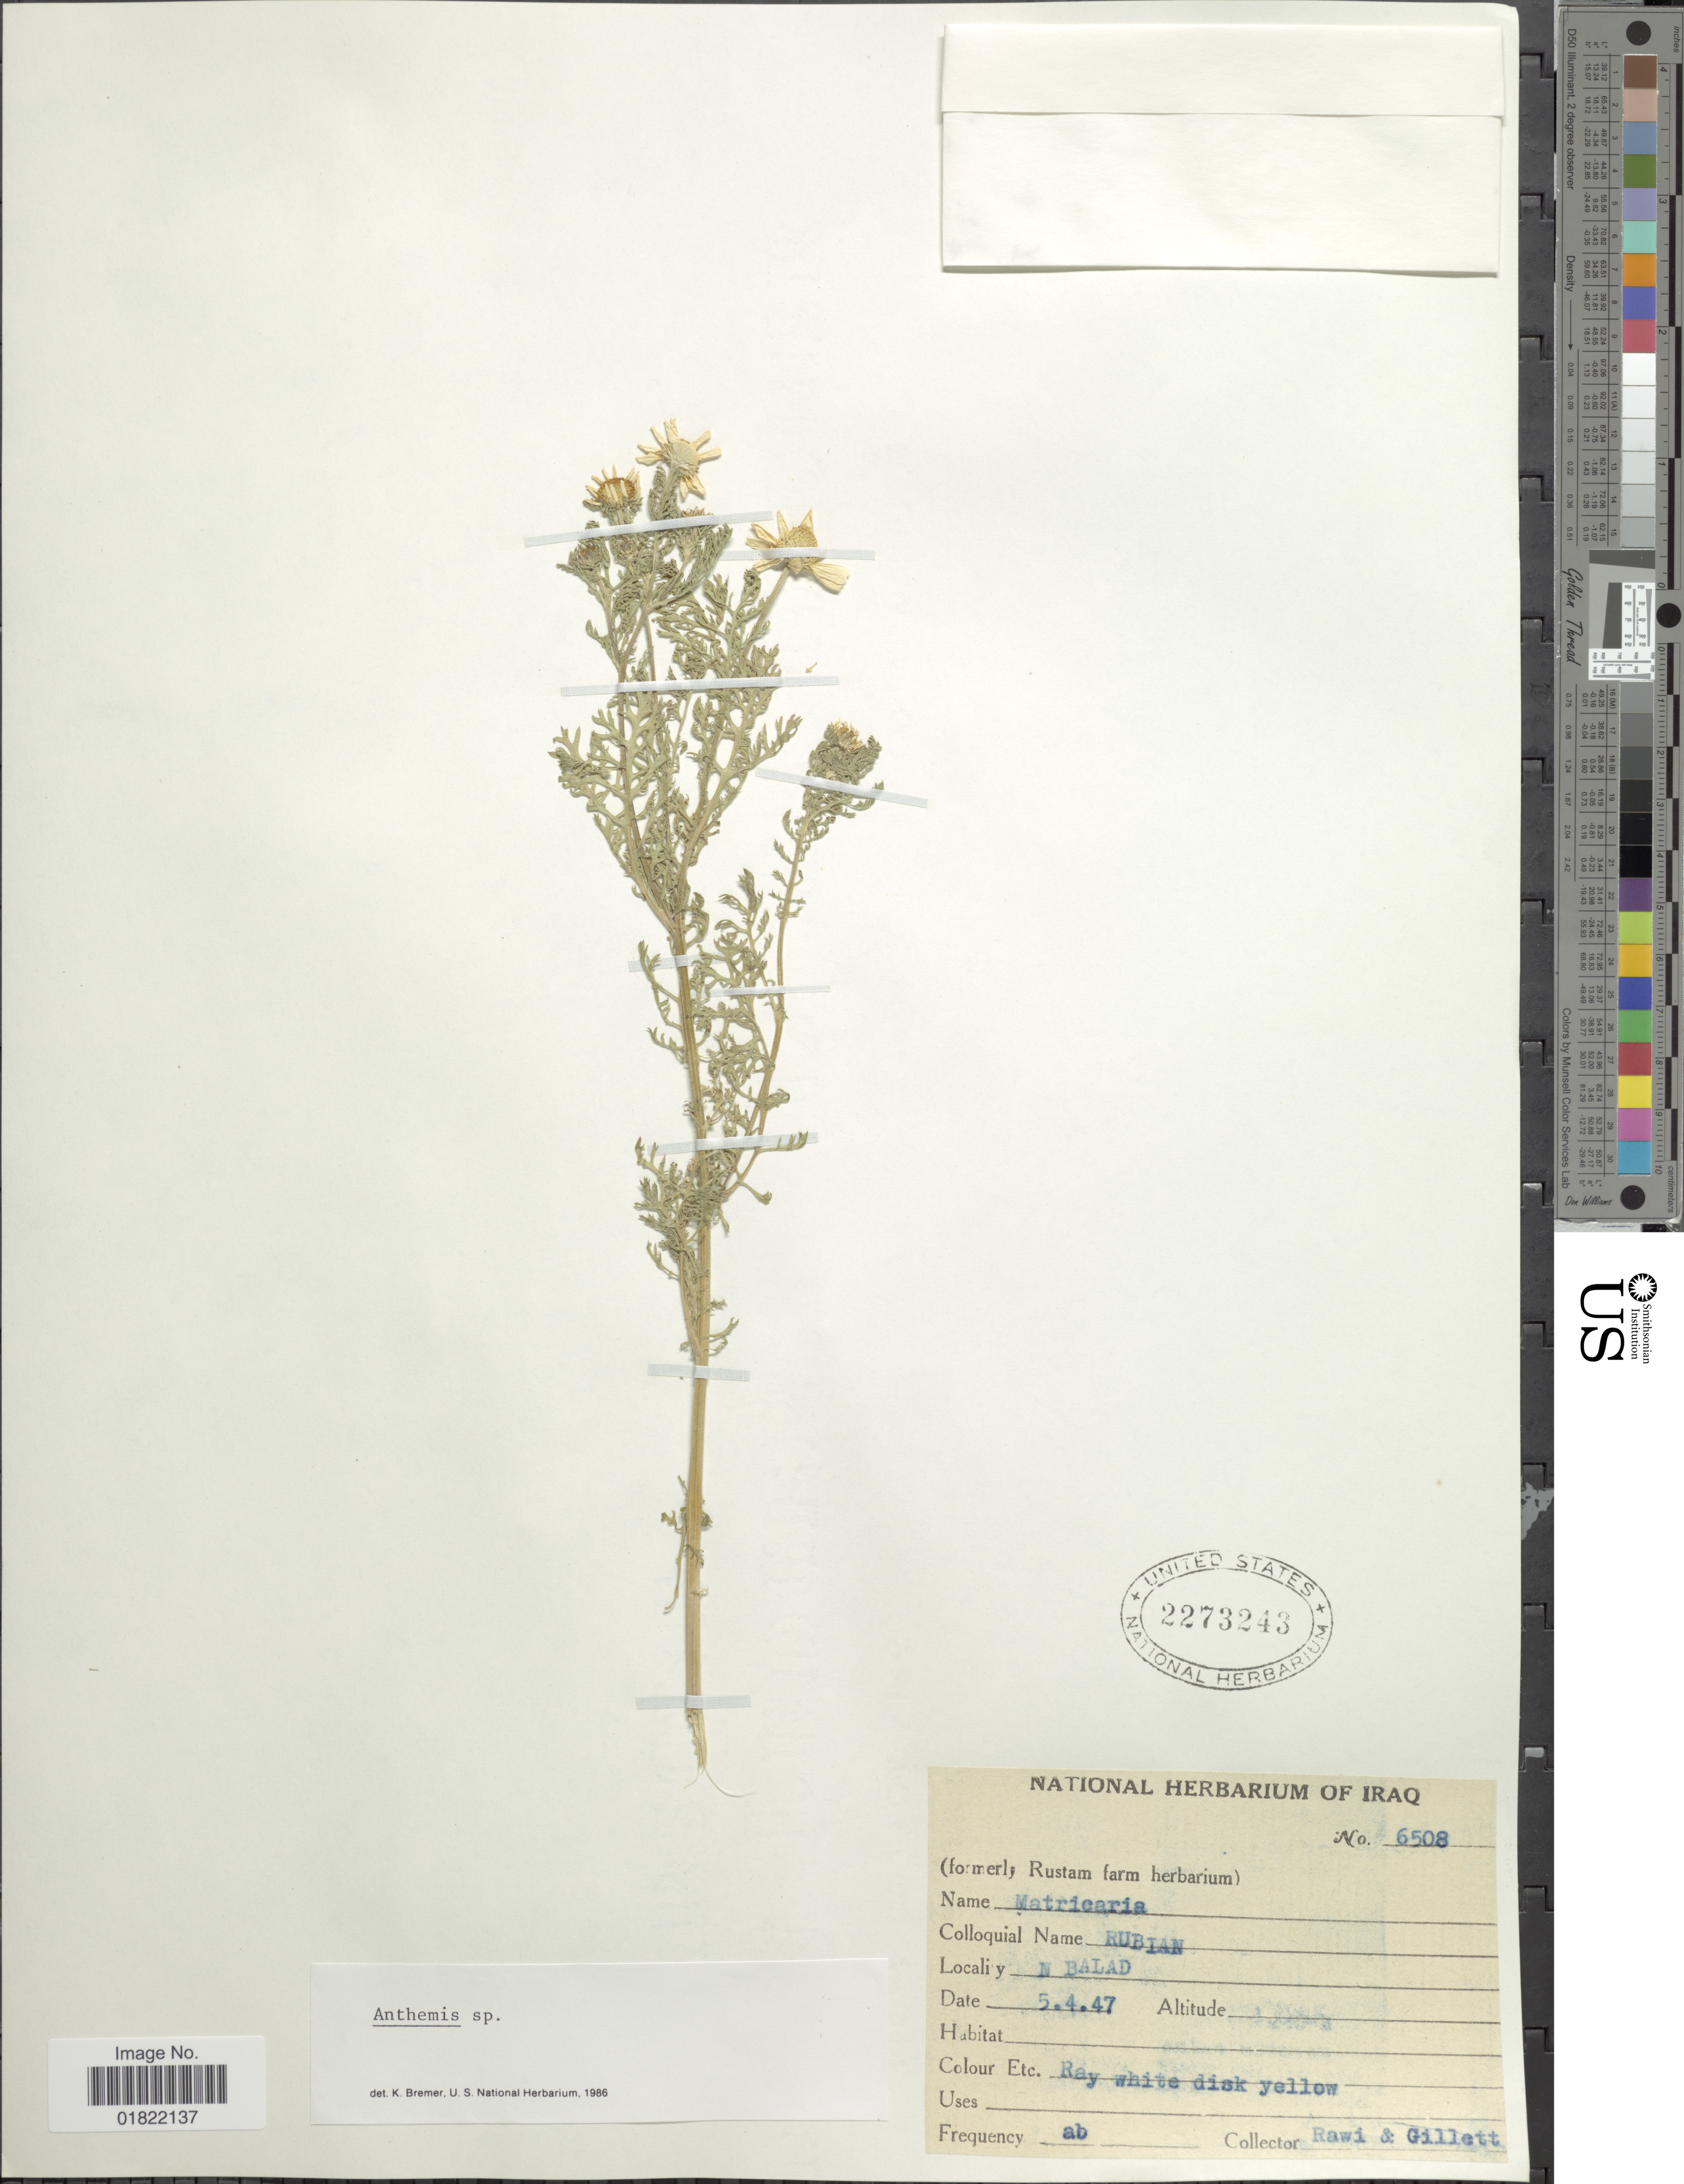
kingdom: Plantae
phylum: Tracheophyta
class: Magnoliopsida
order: Asterales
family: Asteraceae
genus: Anthemis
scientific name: Anthemis sp.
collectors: -. Rawi & Gillett, --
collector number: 6508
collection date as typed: Transcribed d/m/y: 5/4/47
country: Iraq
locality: N Balad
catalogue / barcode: US 2273243